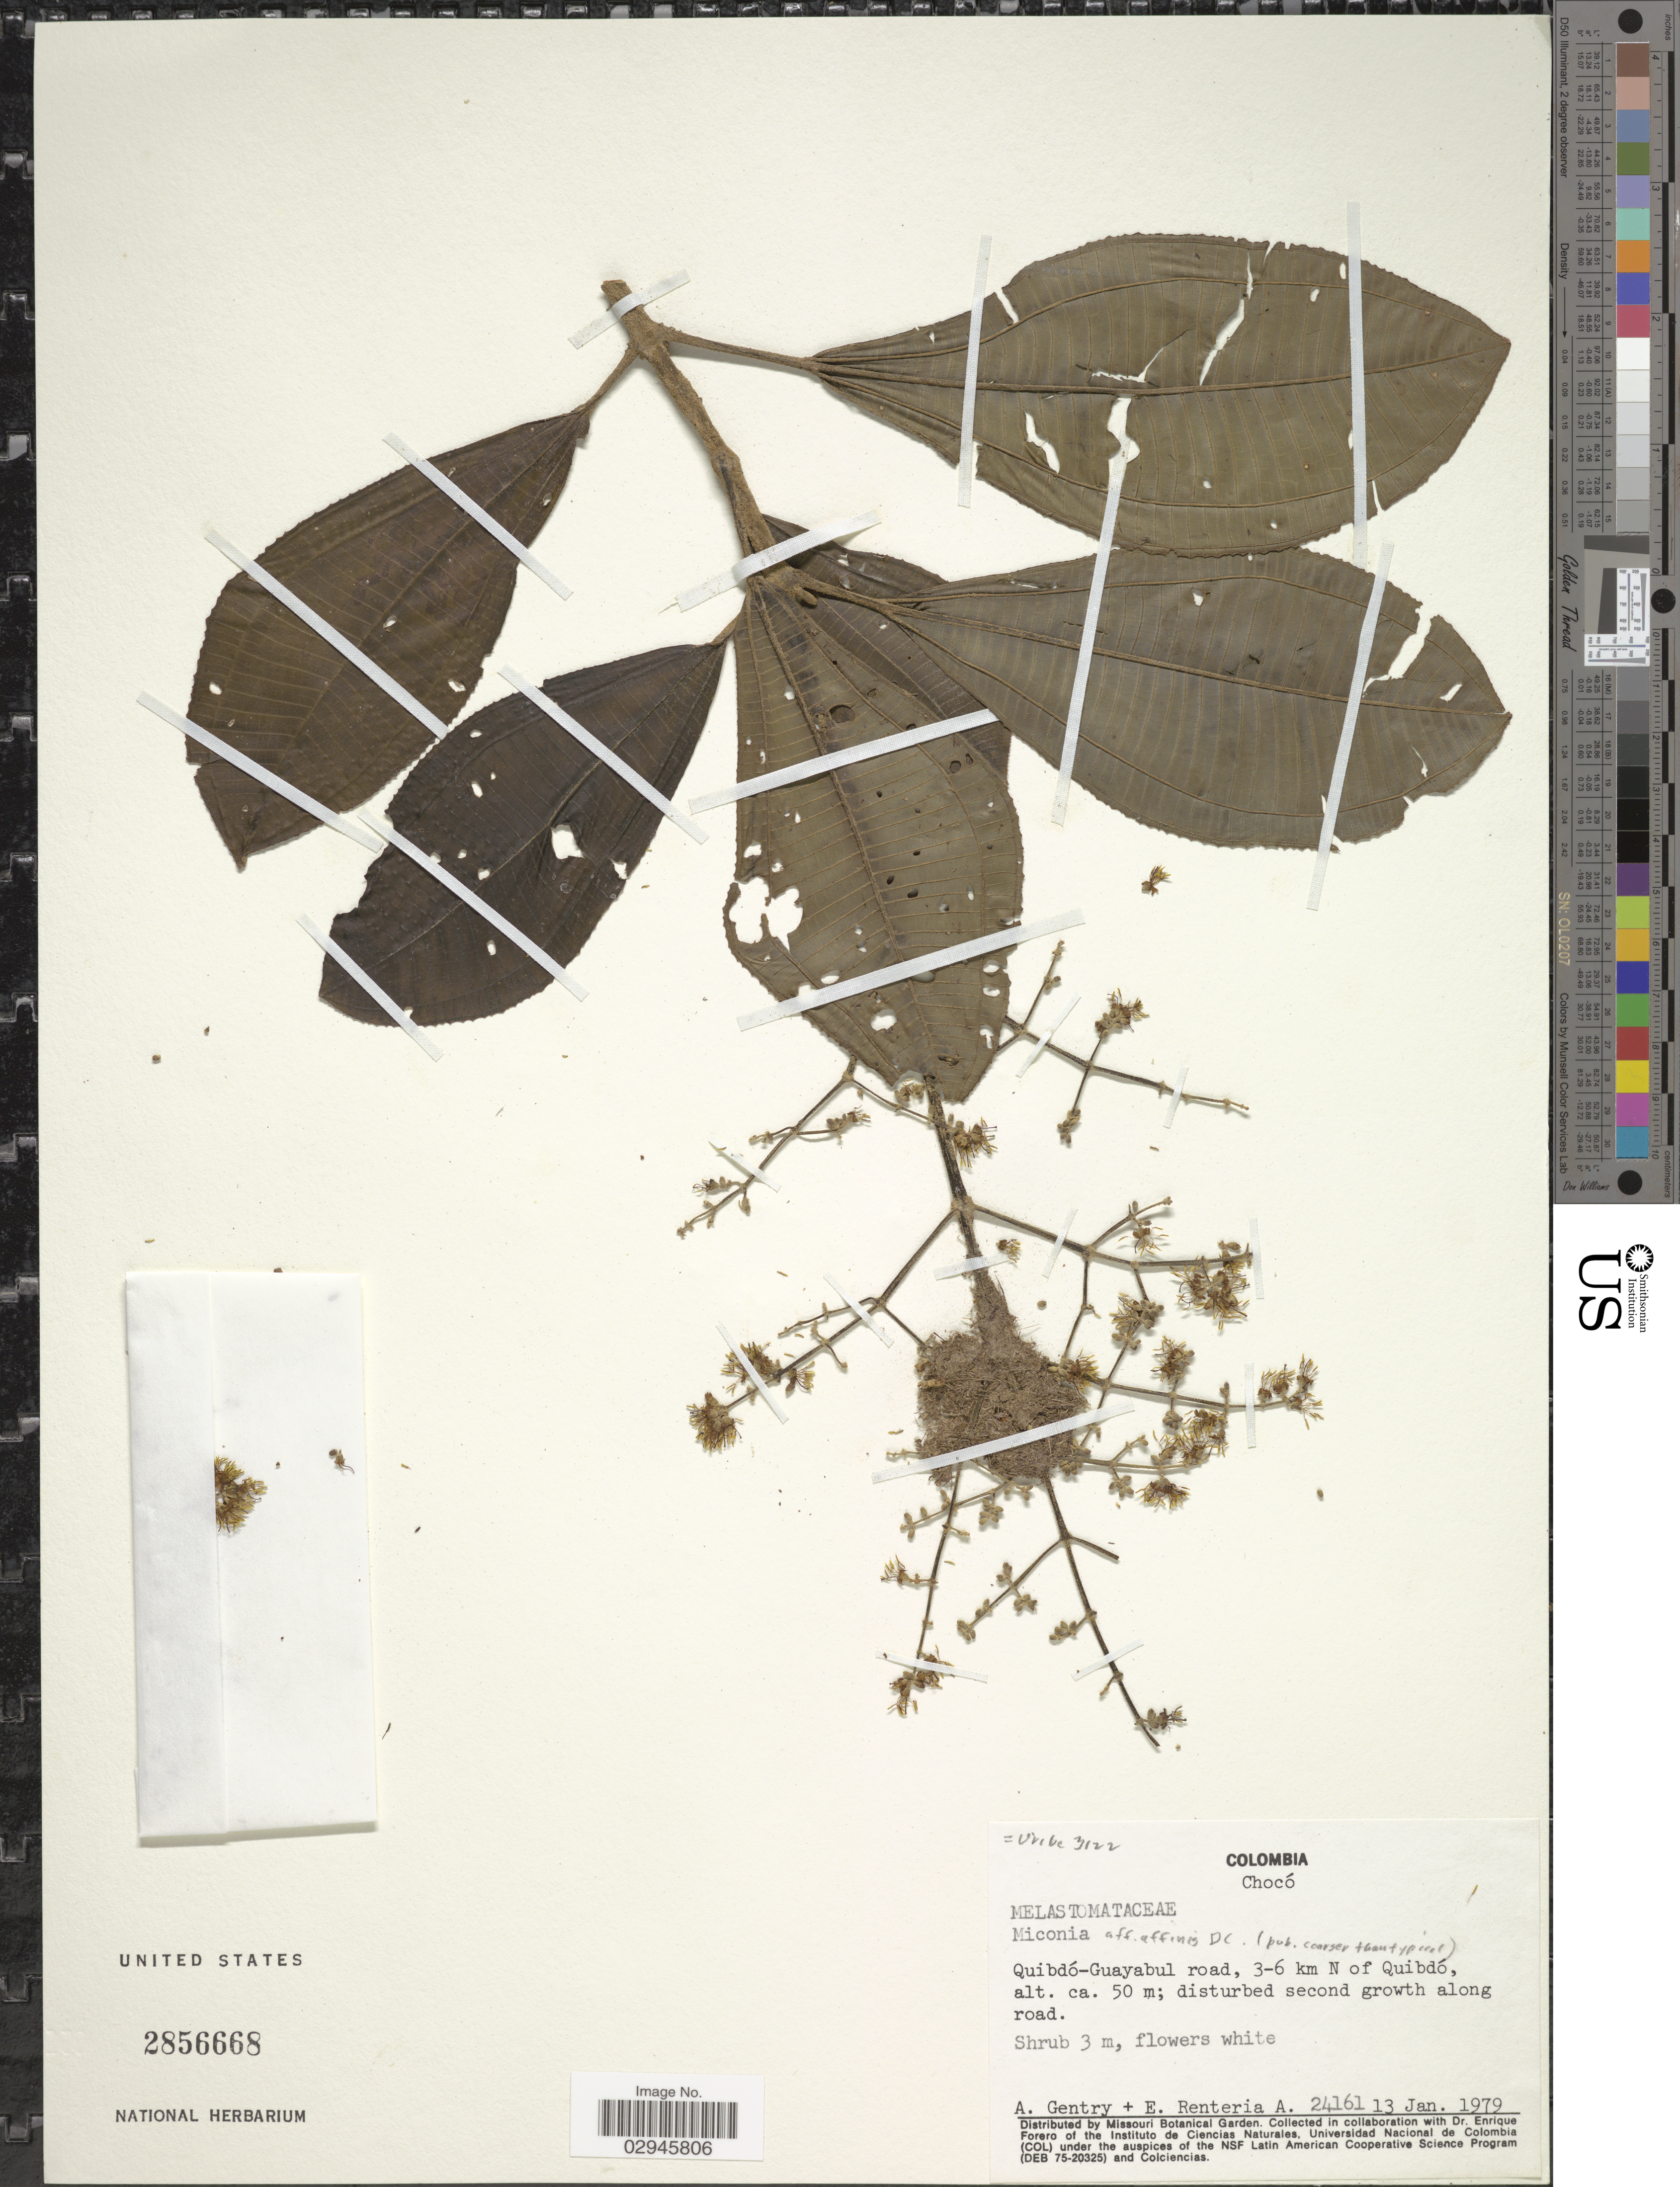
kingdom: Plantae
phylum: Tracheophyta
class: Magnoliopsida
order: Myrtales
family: Melastomataceae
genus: Miconia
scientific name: Miconia sp.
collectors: A. H. Gentry & E. Renteria A.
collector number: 24161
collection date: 1979-01-13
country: Colombia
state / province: Chocó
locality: Quibdó-Guayabul road, 3-6 km N of Quibdó.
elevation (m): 50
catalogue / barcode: US 2856668